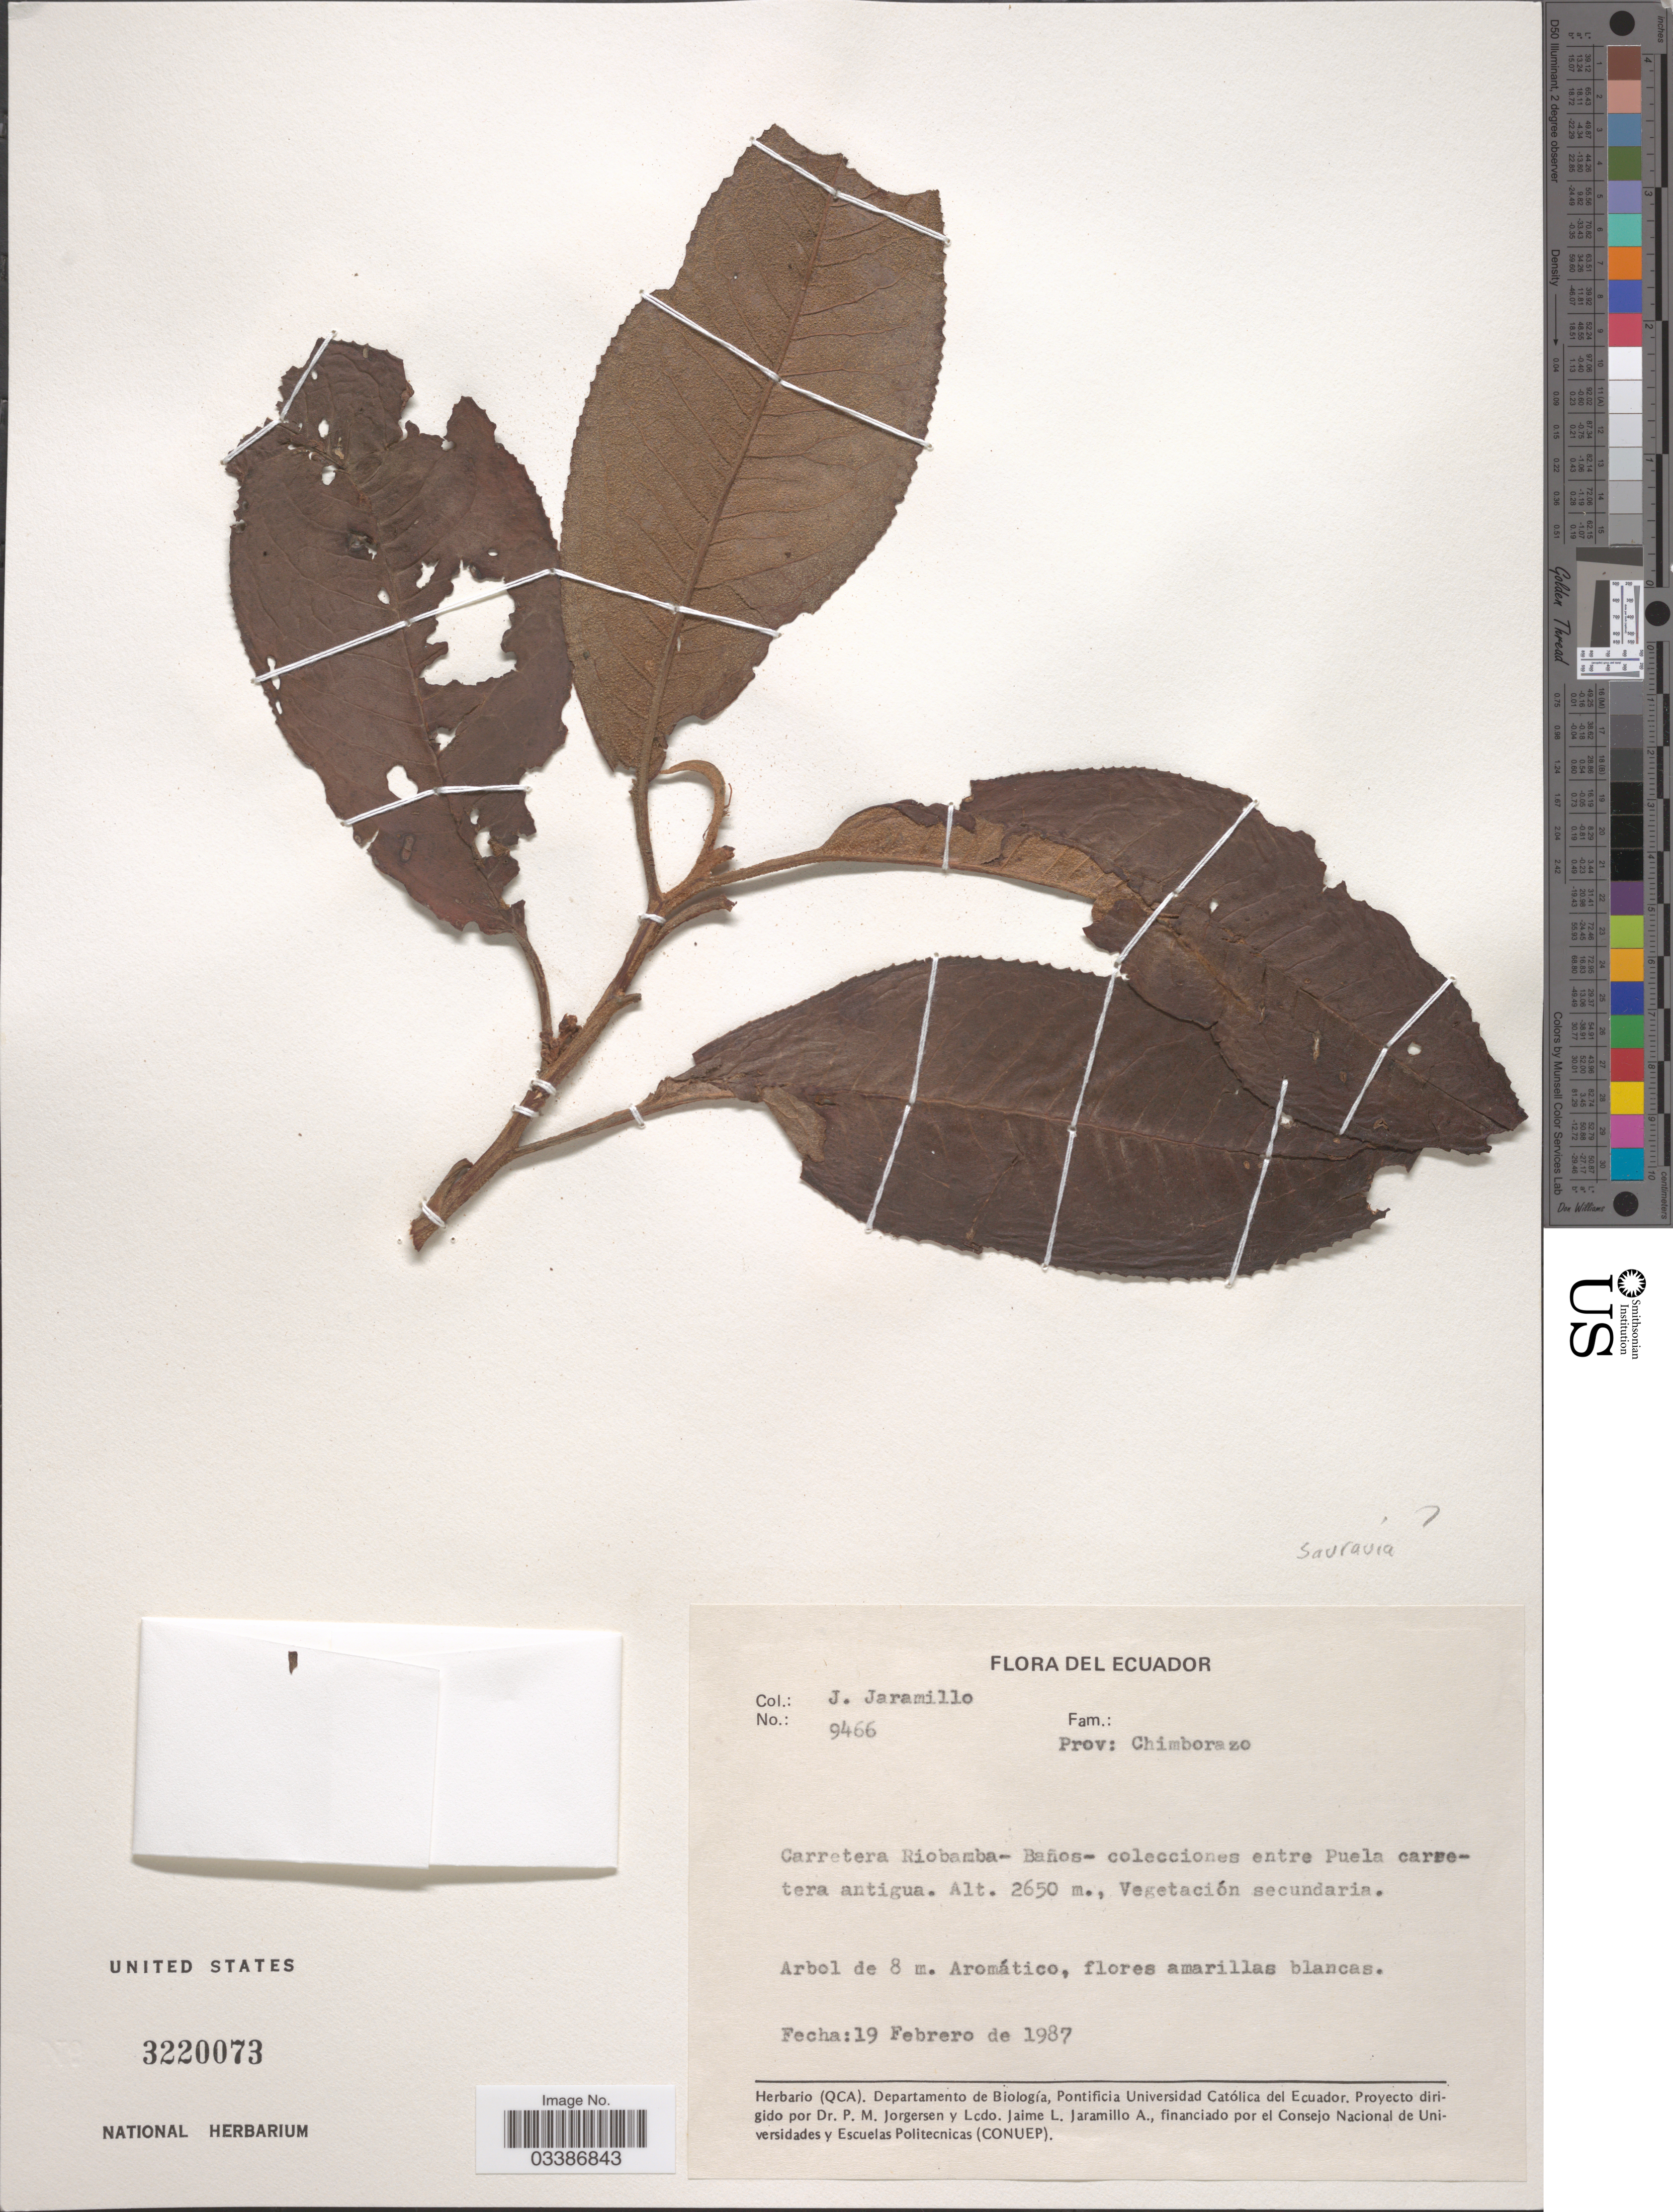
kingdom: Plantae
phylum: Tracheophyta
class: Magnoliopsida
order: Ericales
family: Actinidiaceae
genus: Saurauia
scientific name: Saurauia sp.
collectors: J. Jaramillo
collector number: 9466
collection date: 1987-02-19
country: Ecuador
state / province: Chimborazo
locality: Carretera Riobamba- Baños- colecciones entre Puela carretera antigua.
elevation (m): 2650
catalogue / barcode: US 3220073